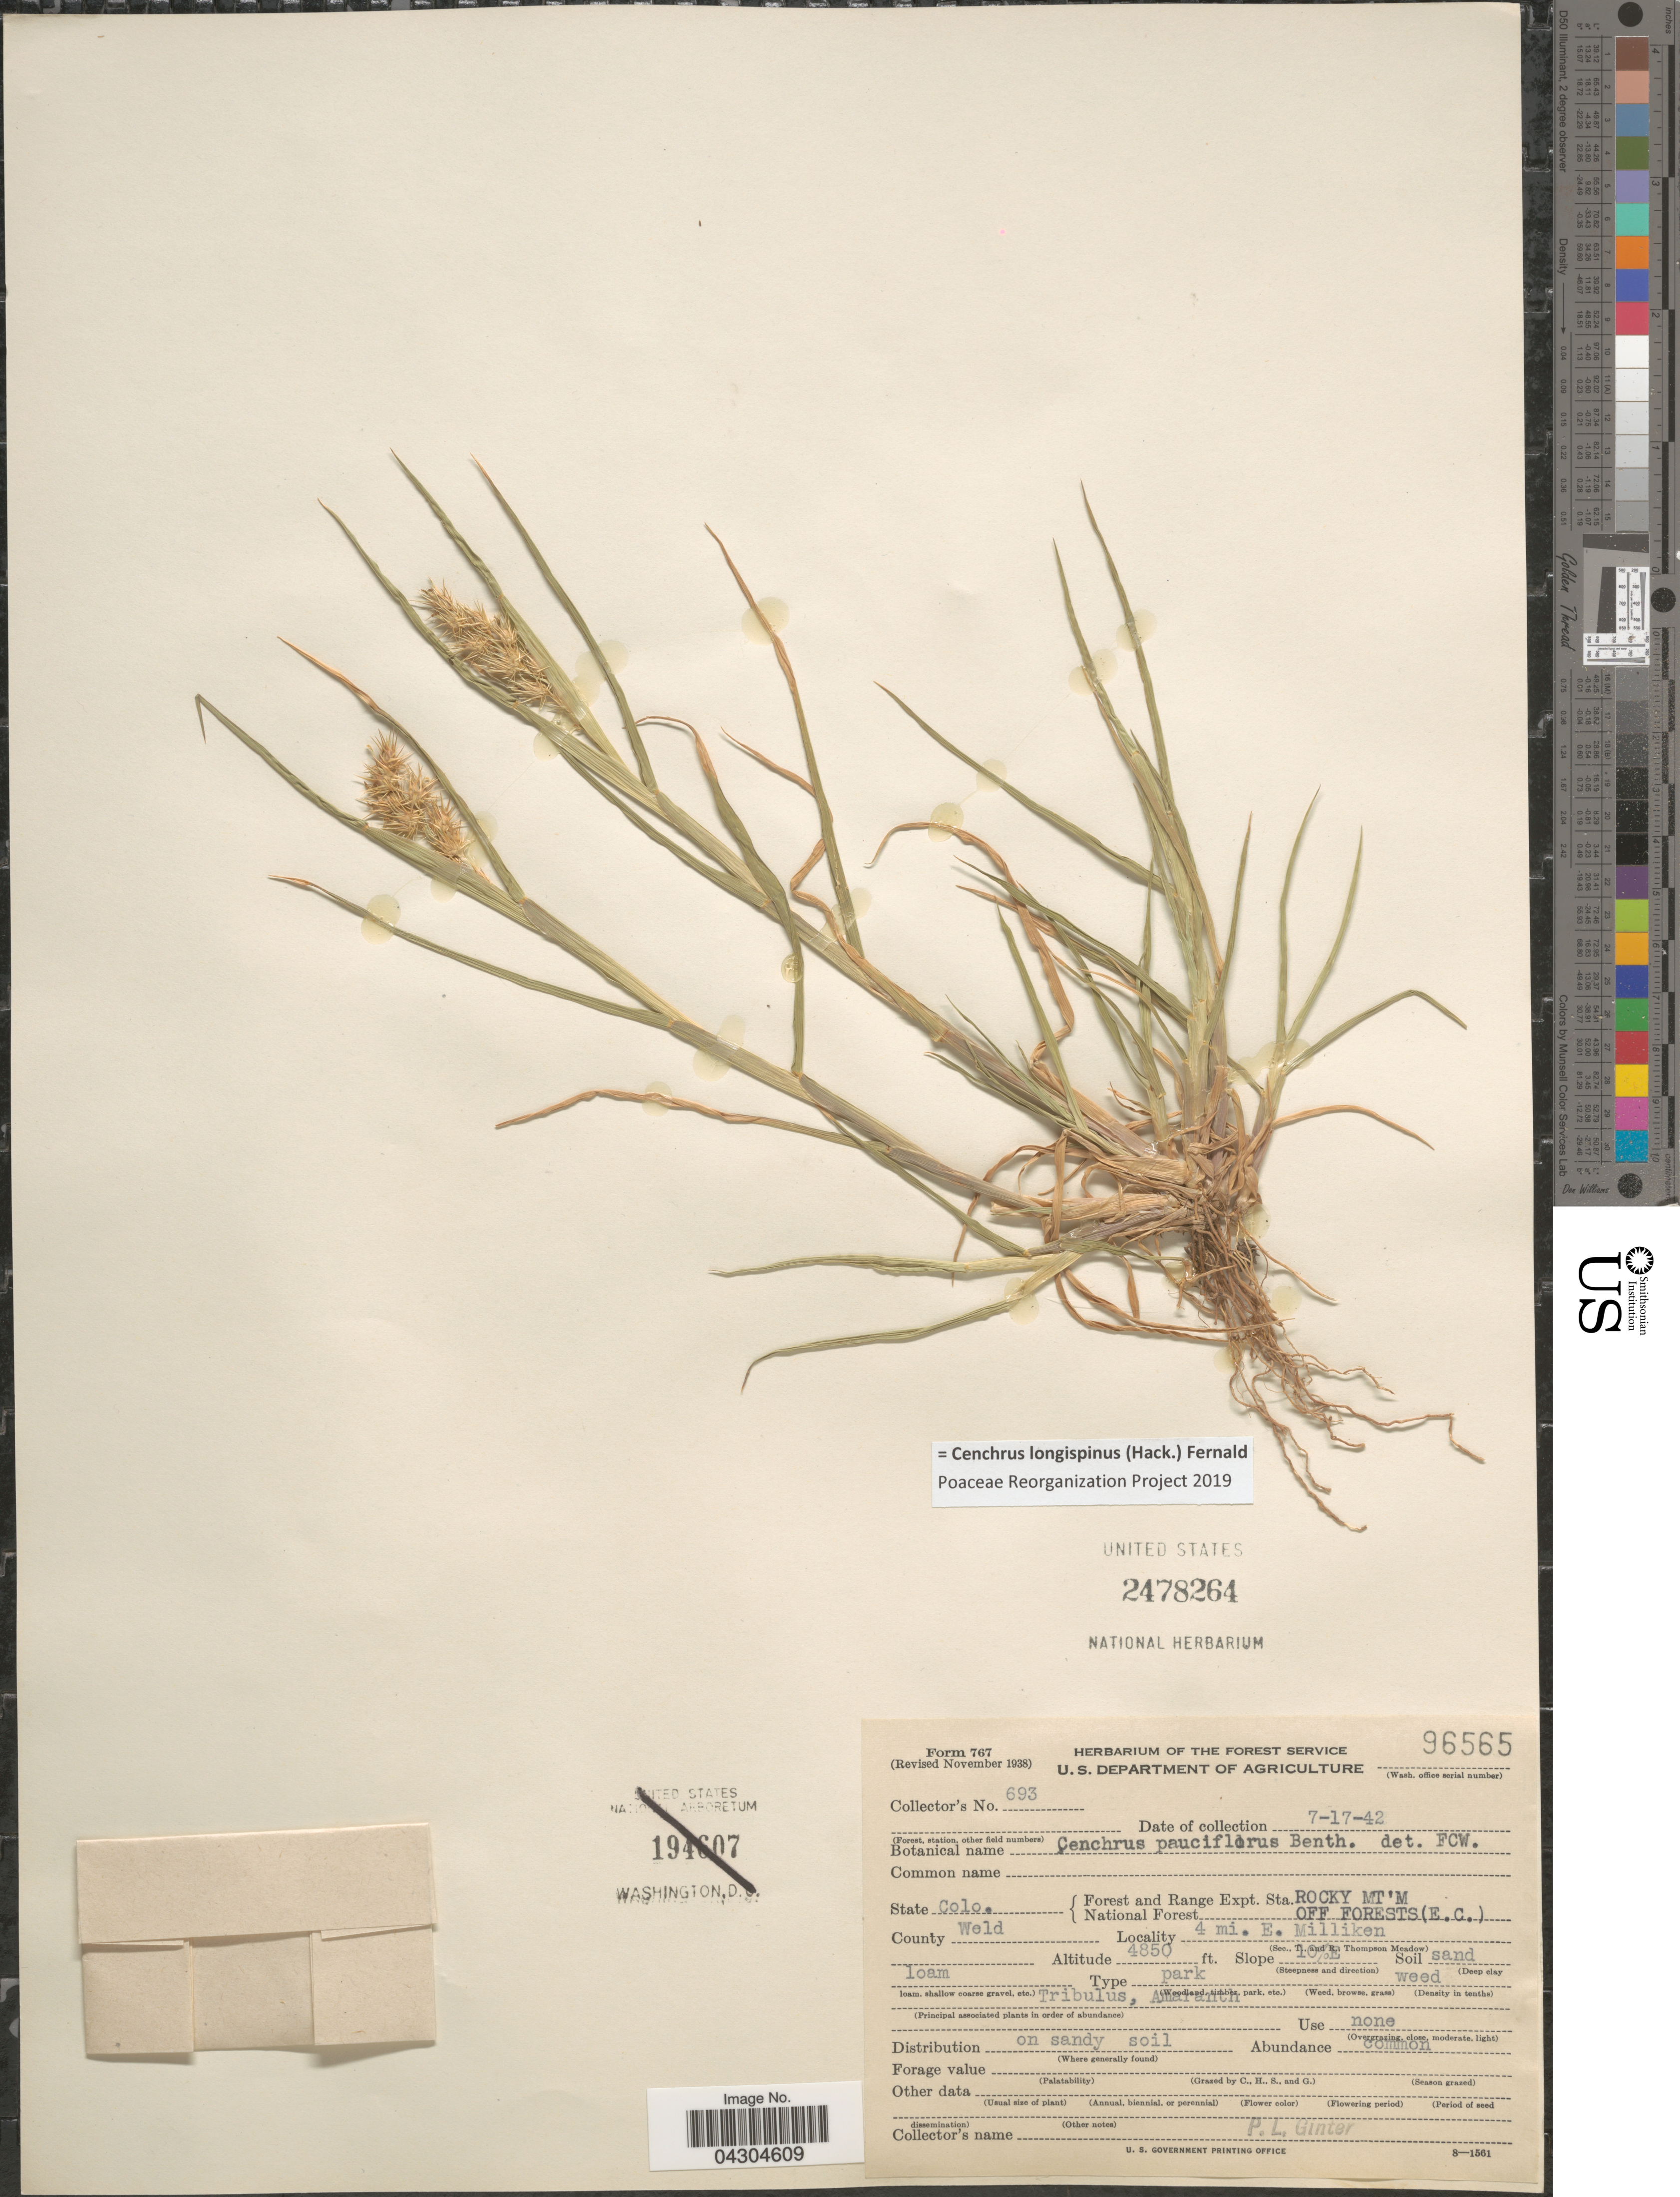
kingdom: Plantae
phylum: Tracheophyta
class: Liliopsida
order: Poales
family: Poaceae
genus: Cenchrus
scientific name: Cenchrus longispinus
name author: (Hack.) Fernald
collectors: P. Ginter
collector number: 693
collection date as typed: Transcribed d/m/y: 17/7/42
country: United States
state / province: Colorado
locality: Forest and Range Expt. Sta Rocky Mt'm. National Forest Off Forests (E. C.). County Weld. 4 mi. E. Milliken.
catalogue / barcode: US 2478264